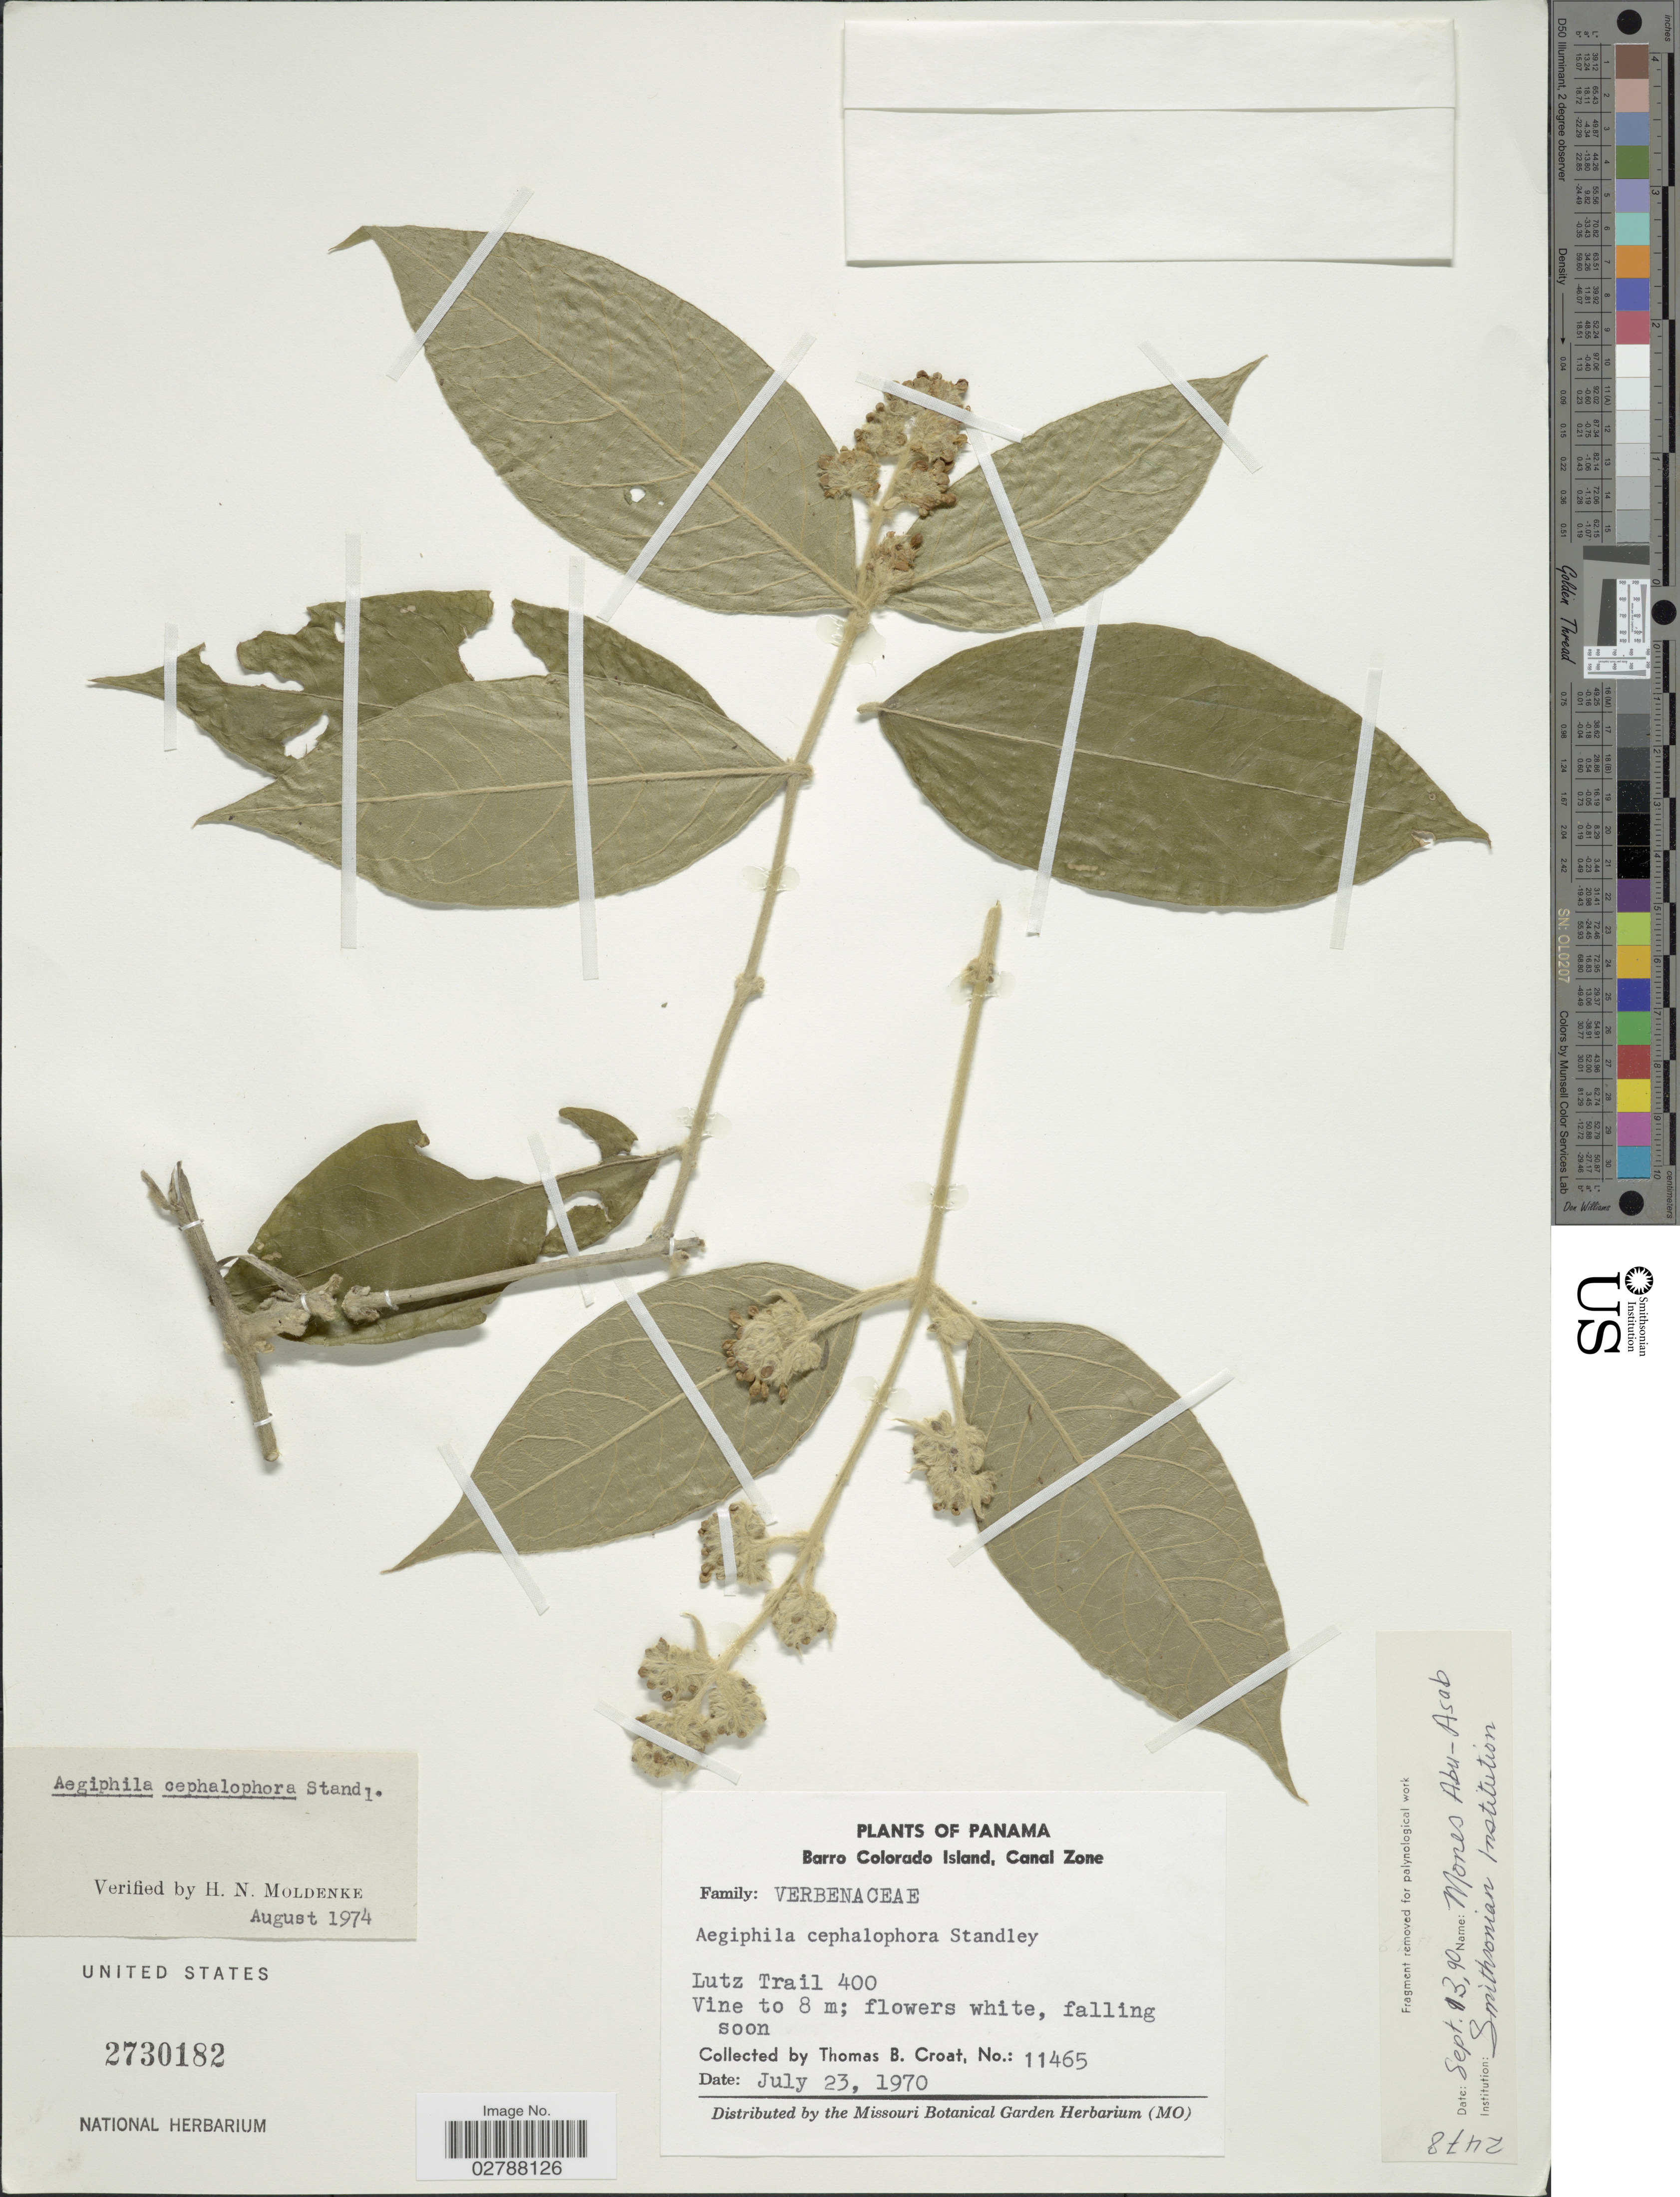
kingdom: Plantae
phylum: Tracheophyta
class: Magnoliopsida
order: Lamiales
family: Lamiaceae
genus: Aegiphila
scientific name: Aegiphila cephalophora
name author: Standl.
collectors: T. B. Croat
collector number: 11465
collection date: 1970-07-23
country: Panama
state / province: Panamá Oeste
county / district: Canal Zone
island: Barro Colorado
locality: Barro Colorado Island, Canal Zone. Lutz Trail.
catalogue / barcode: US 2730182